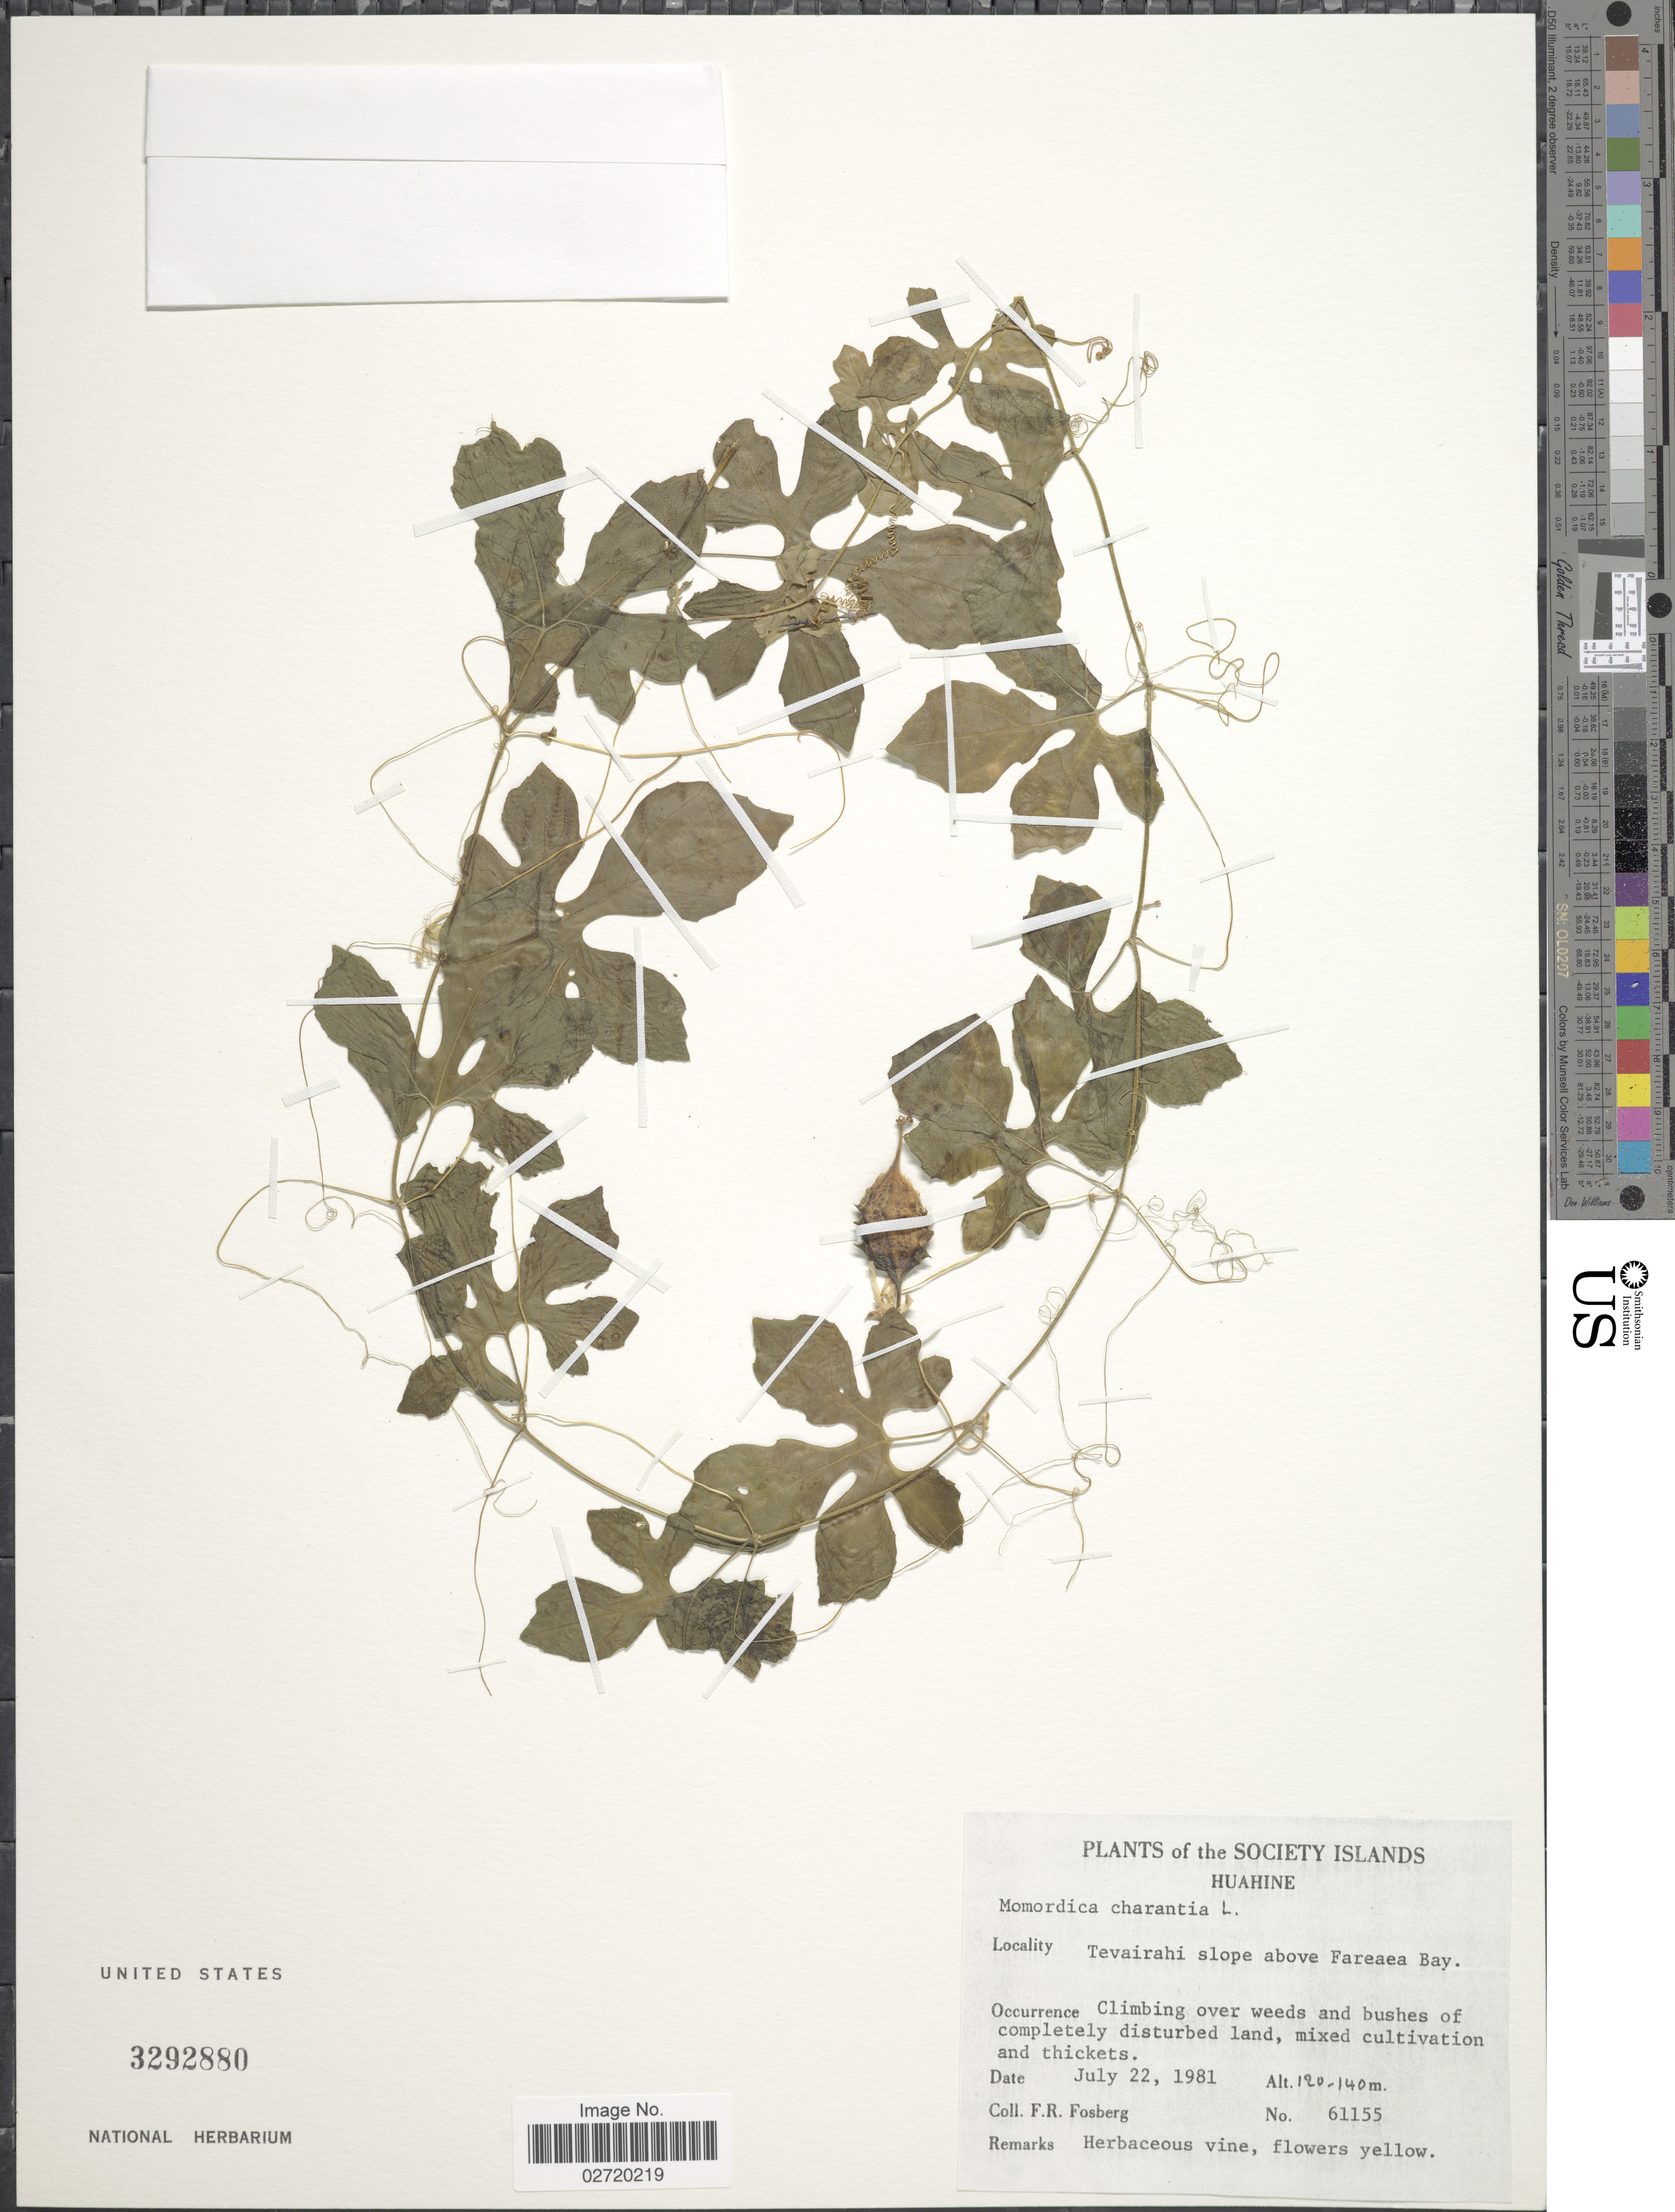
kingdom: Plantae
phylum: Tracheophyta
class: Magnoliopsida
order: Cucurbitales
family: Cucurbitaceae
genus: Momordica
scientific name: Momordica charantia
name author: L.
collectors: F. R. Fosberg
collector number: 61155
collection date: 1981-07-22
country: French Polynesia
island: Huahine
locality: The Society Islands, Huahine, Tevairahi slope above Fareaea Bay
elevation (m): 120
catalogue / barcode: US 3292880